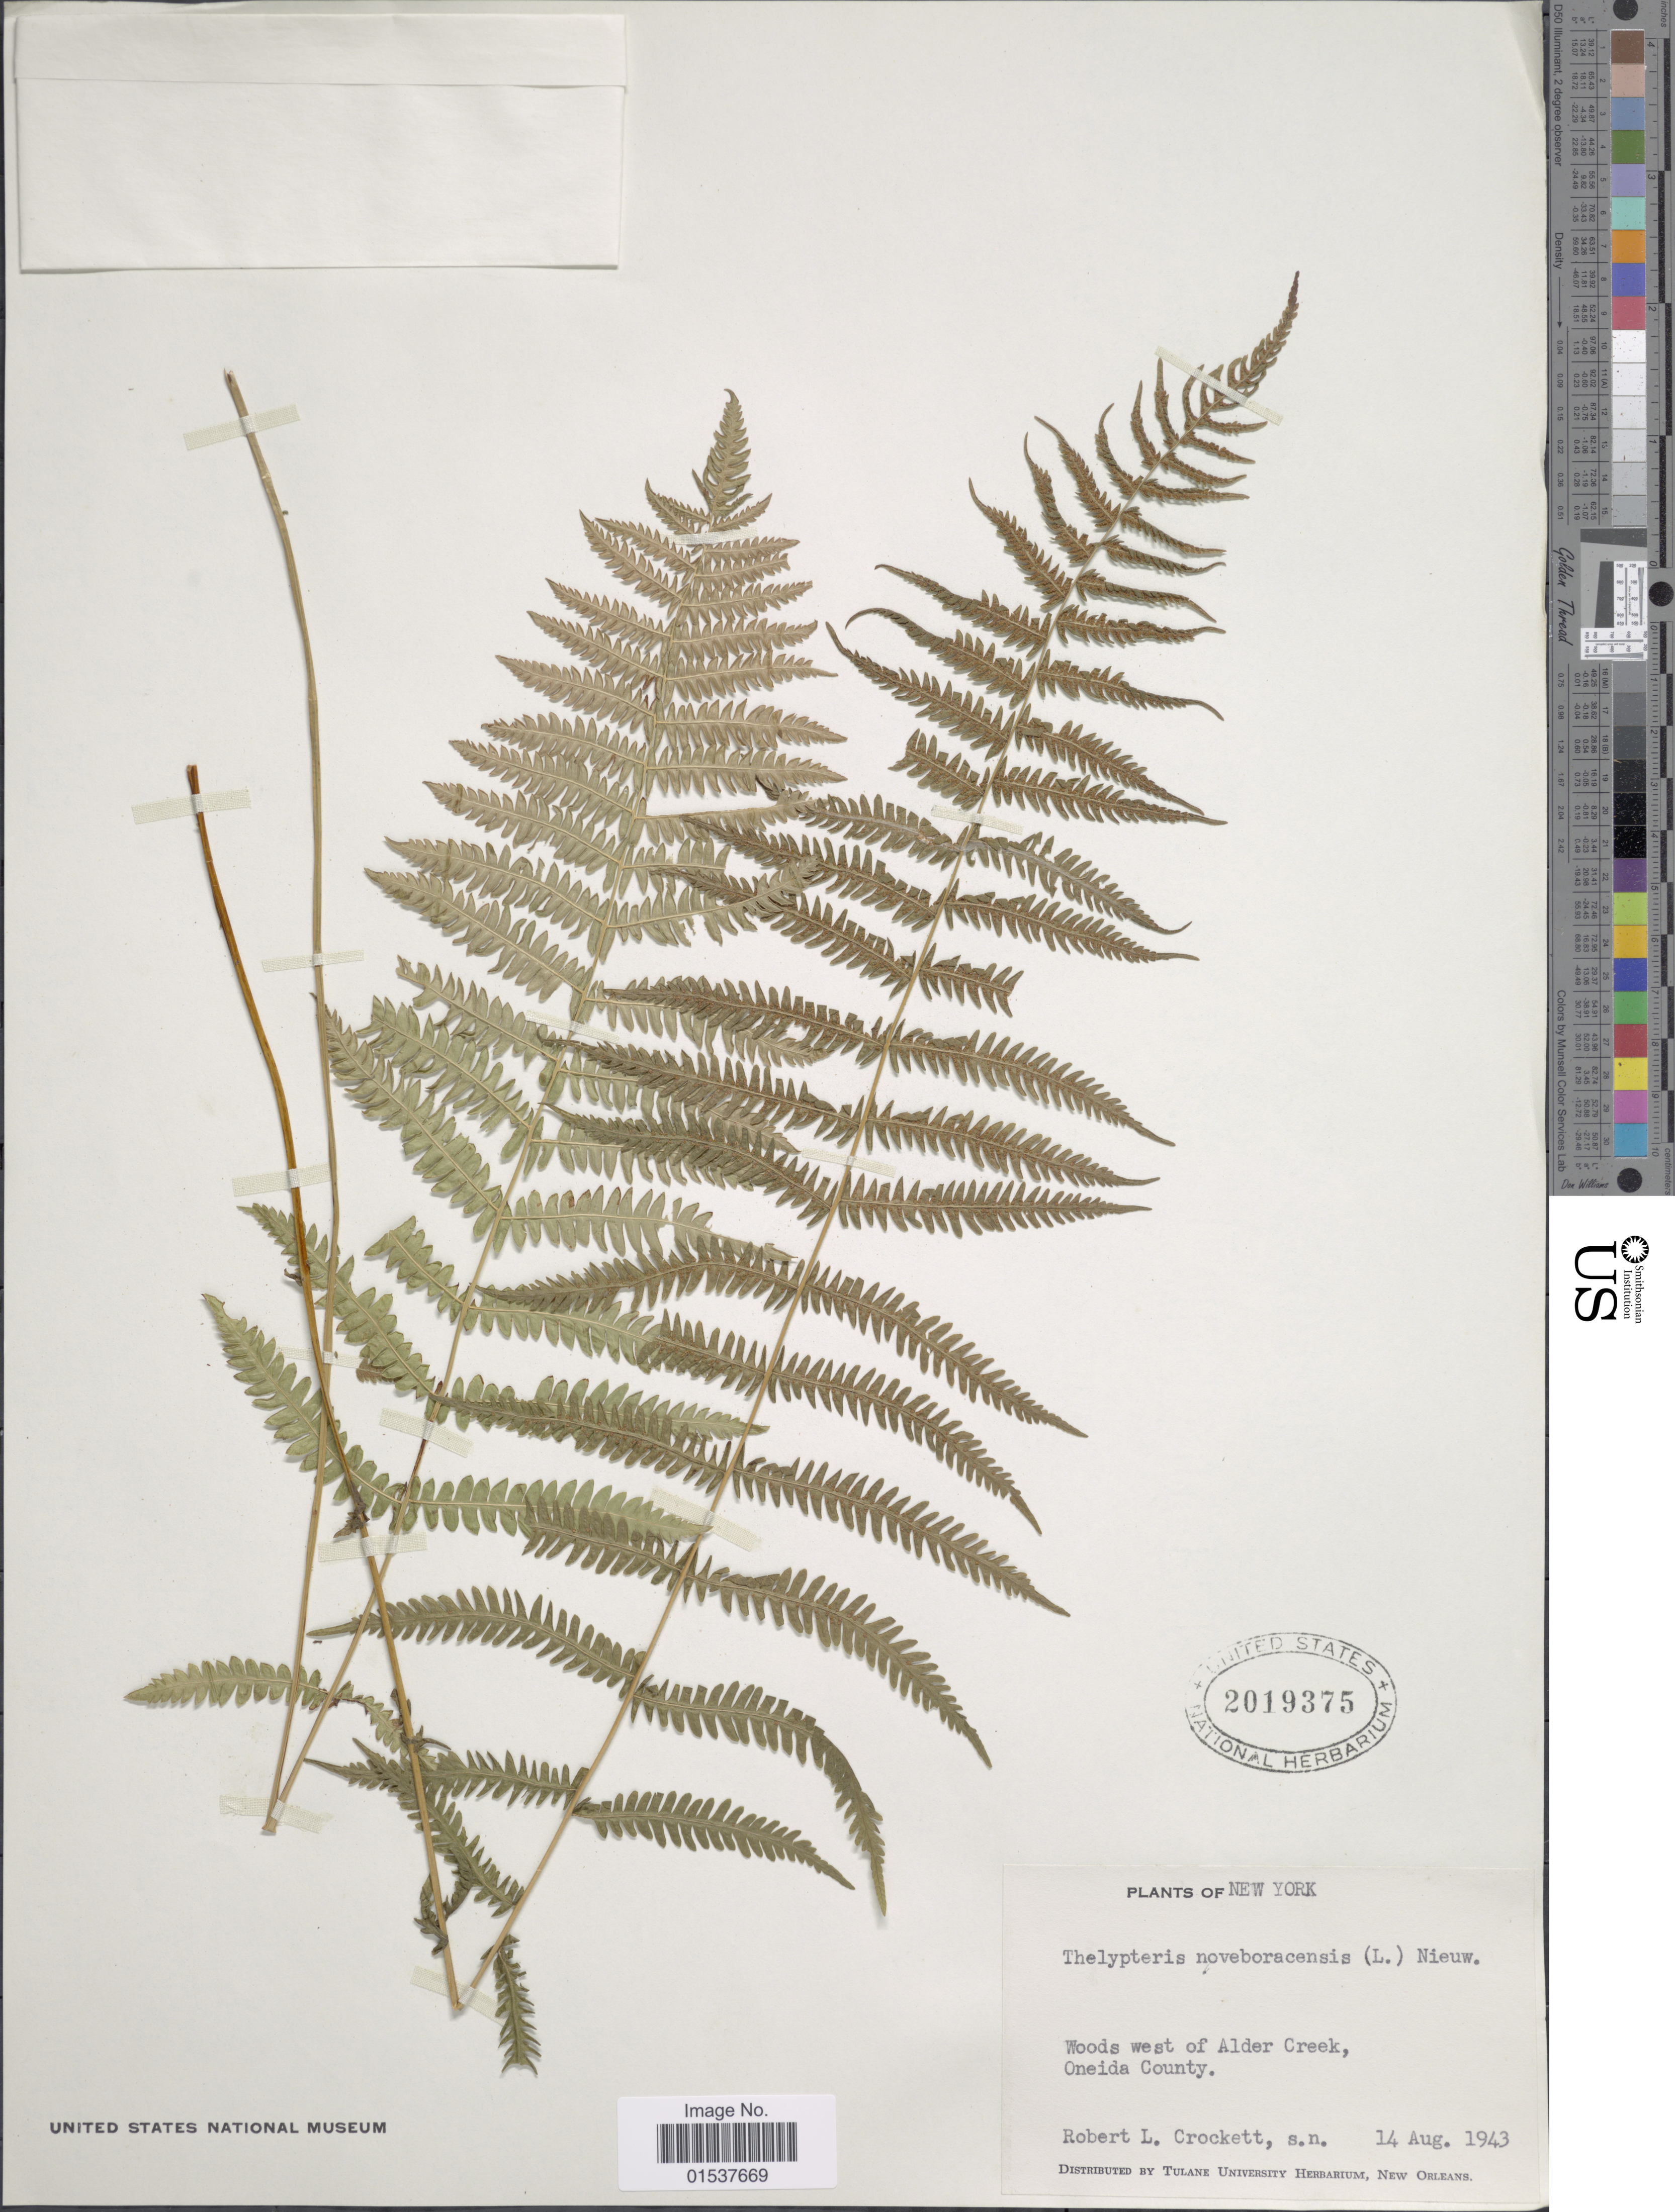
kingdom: Plantae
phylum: Tracheophyta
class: Polypodiopsida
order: Polypodiales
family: Thelypteridaceae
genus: Parathelypteris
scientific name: Parathelypteris noveboracensis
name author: (L.) Ching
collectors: R. Crockett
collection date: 1943-08-14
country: United States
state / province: New York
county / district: Oneida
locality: Woods west of Alder Creek, Oneida County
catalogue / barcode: US 2019375